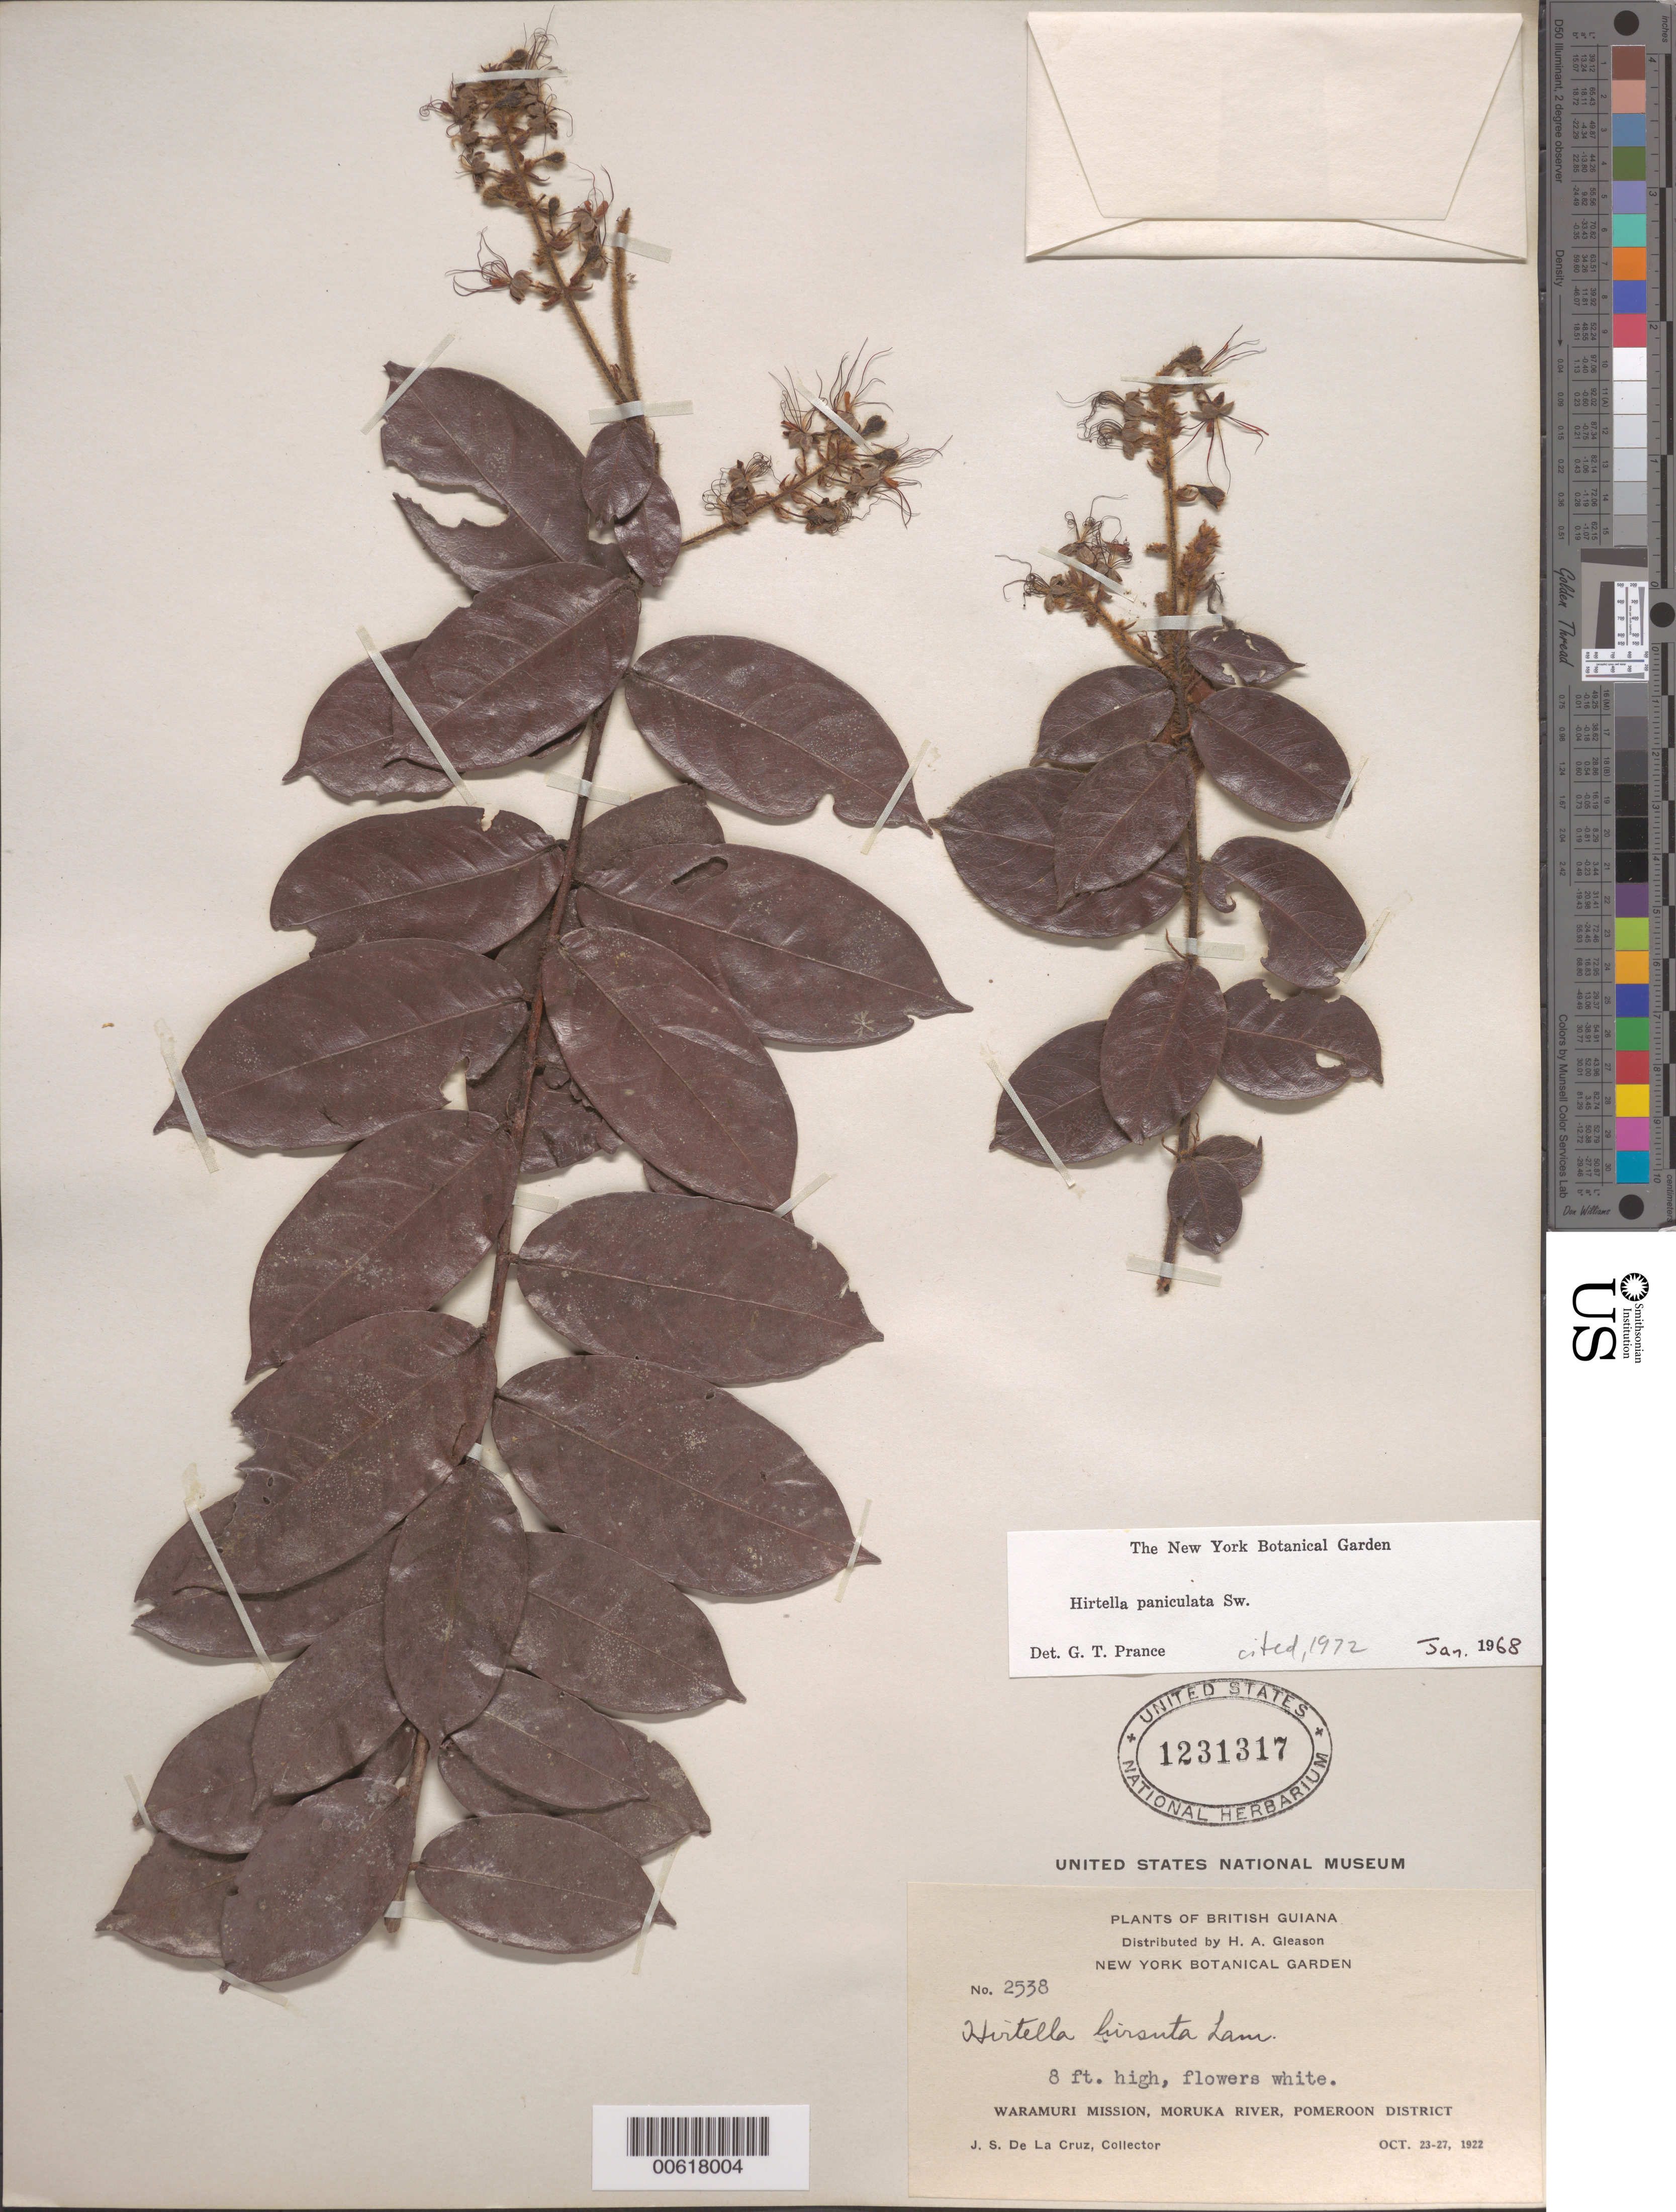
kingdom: Plantae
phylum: Tracheophyta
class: Magnoliopsida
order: Malpighiales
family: Chrysobalanaceae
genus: Hirtella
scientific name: Hirtella paniculata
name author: Sw.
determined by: Prance, G. T.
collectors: J. S. de la Cruz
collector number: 2538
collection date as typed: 23-Oct-22 to 27-Oct-22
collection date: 1922-10-23/1922-10-27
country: Guyana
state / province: Pomeroon-Supenaam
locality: Waramuri Mission, Moruka R., Pomeroon Dist.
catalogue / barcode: US 1231317